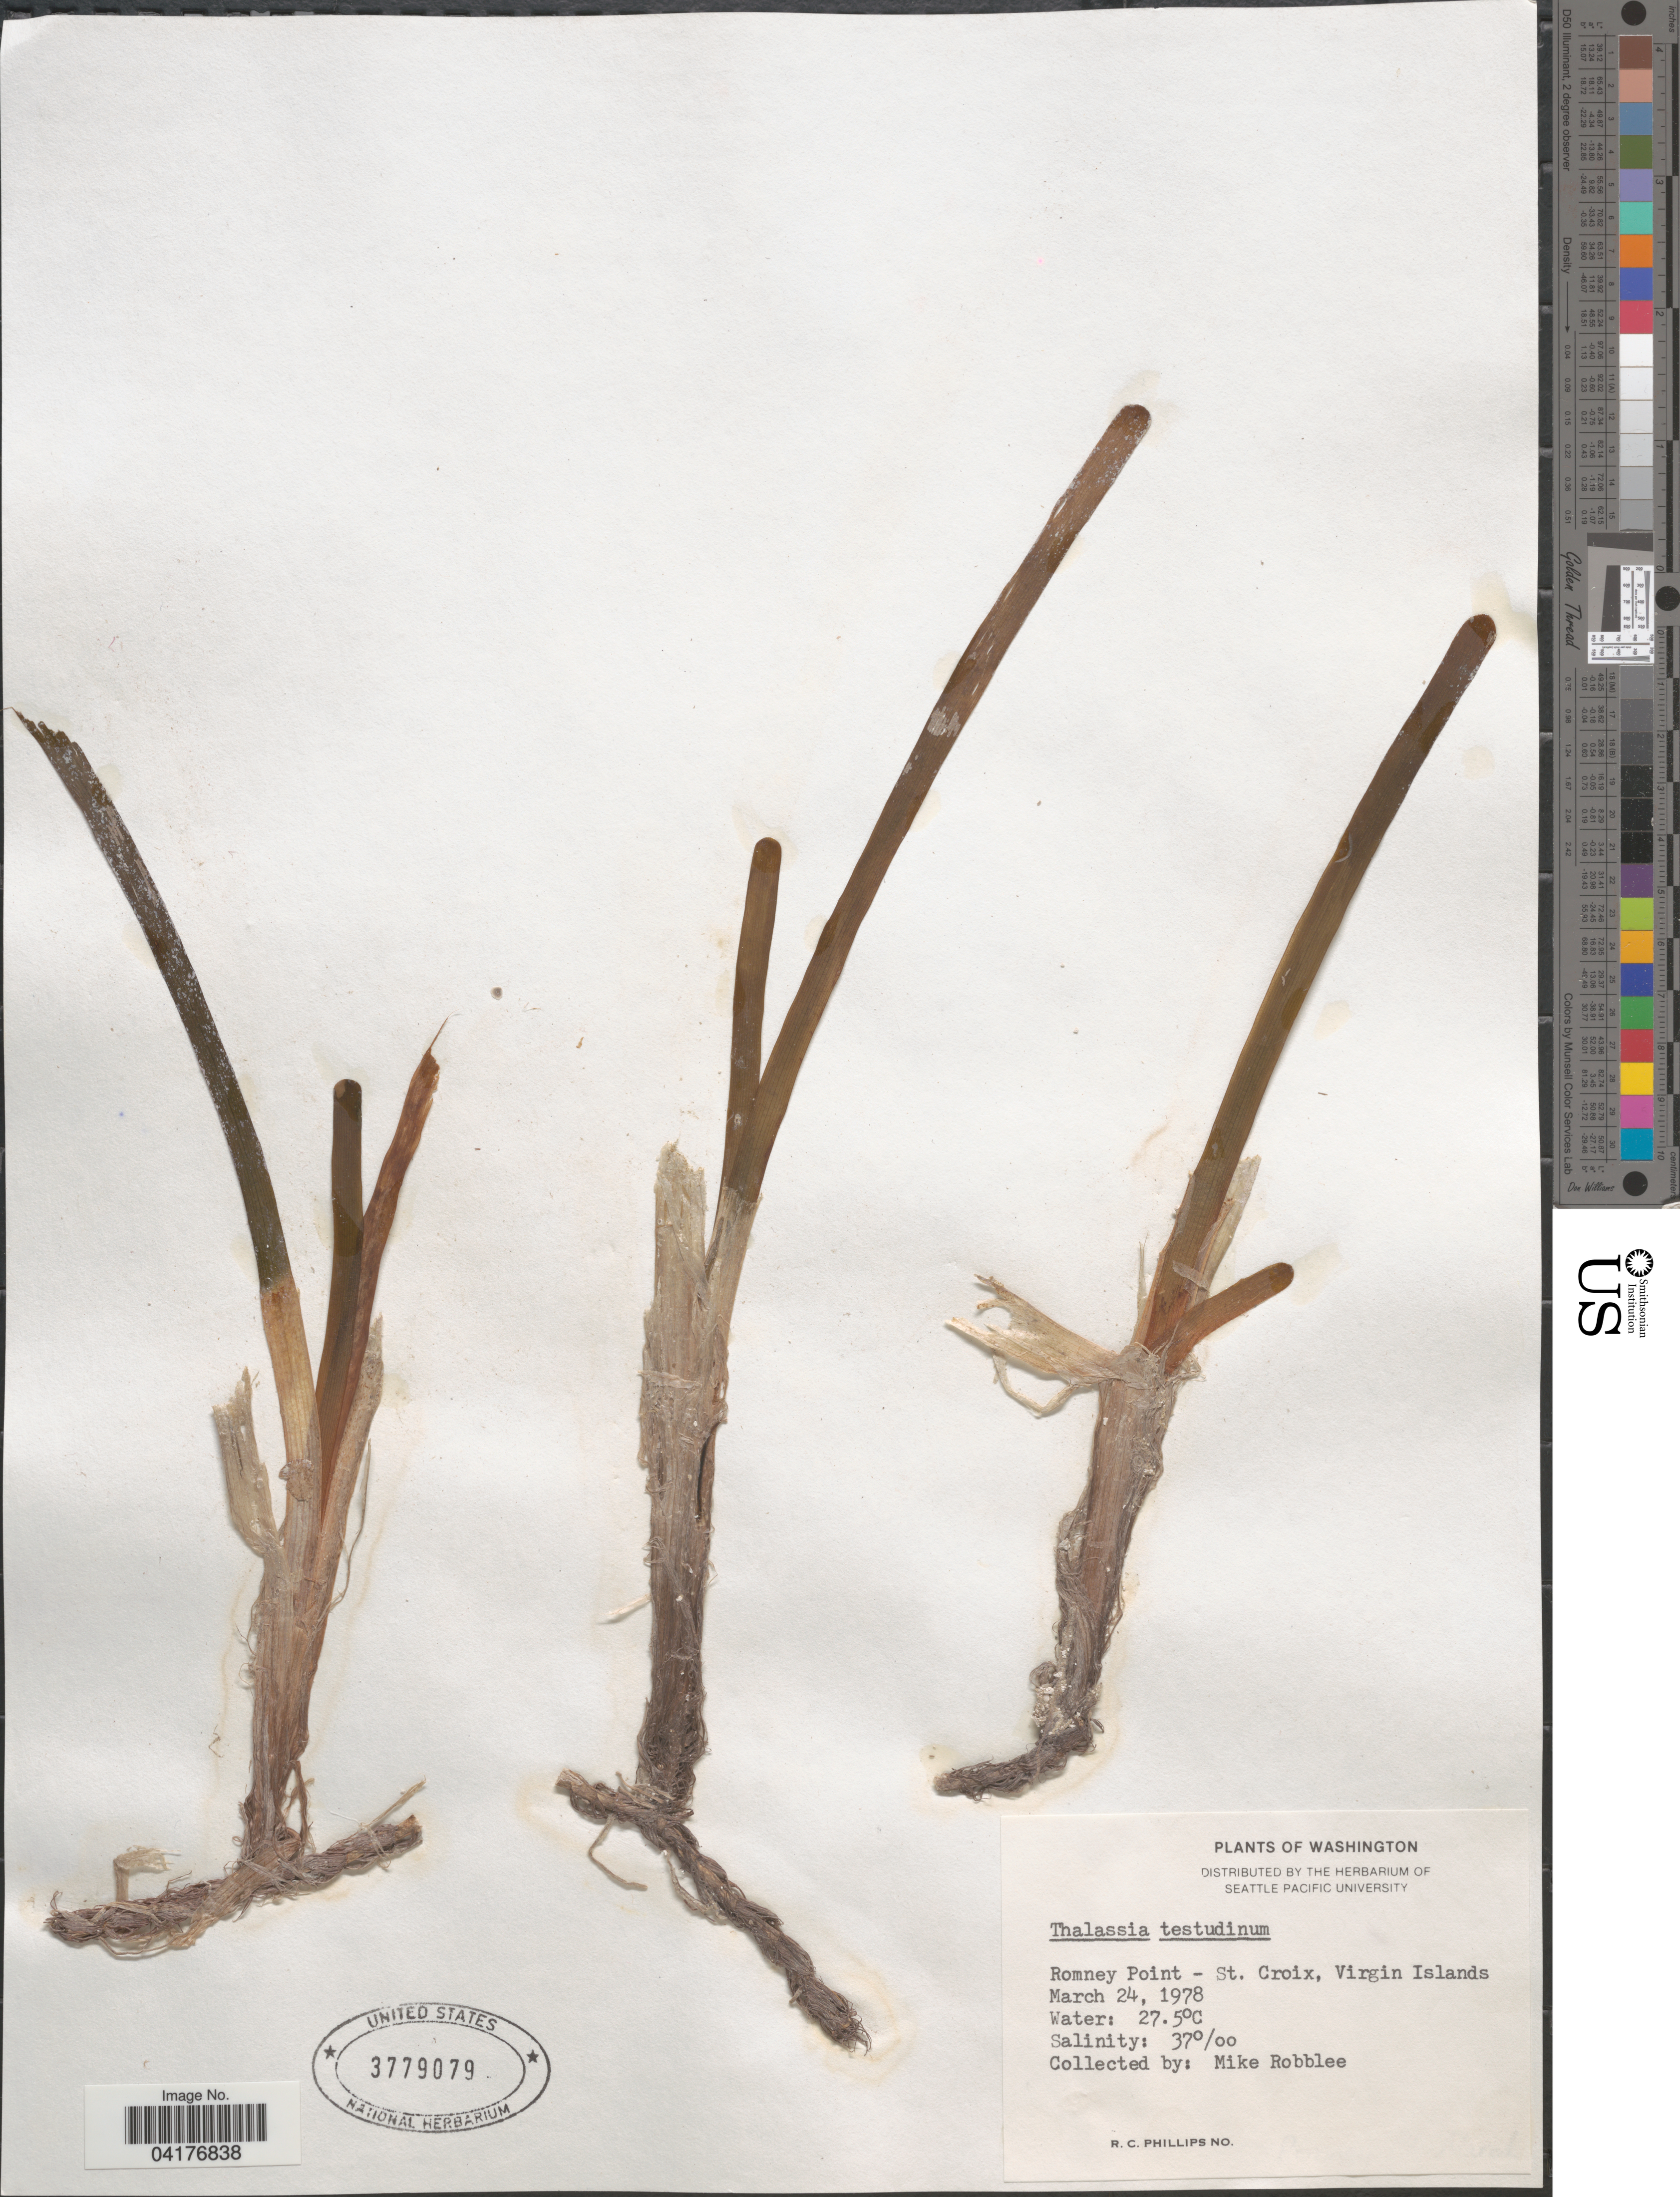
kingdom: Plantae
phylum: Tracheophyta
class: Liliopsida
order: Alismatales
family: Hydrocharitaceae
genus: Thalassia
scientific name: Thalassia testudinum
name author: Banks & Sol. ex K.D. Koenig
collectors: M. Robblee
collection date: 1978-03-24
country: U.S. Virgin Islands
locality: Romney Point - St. Croix, Virgin Islands.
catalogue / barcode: US 3779079